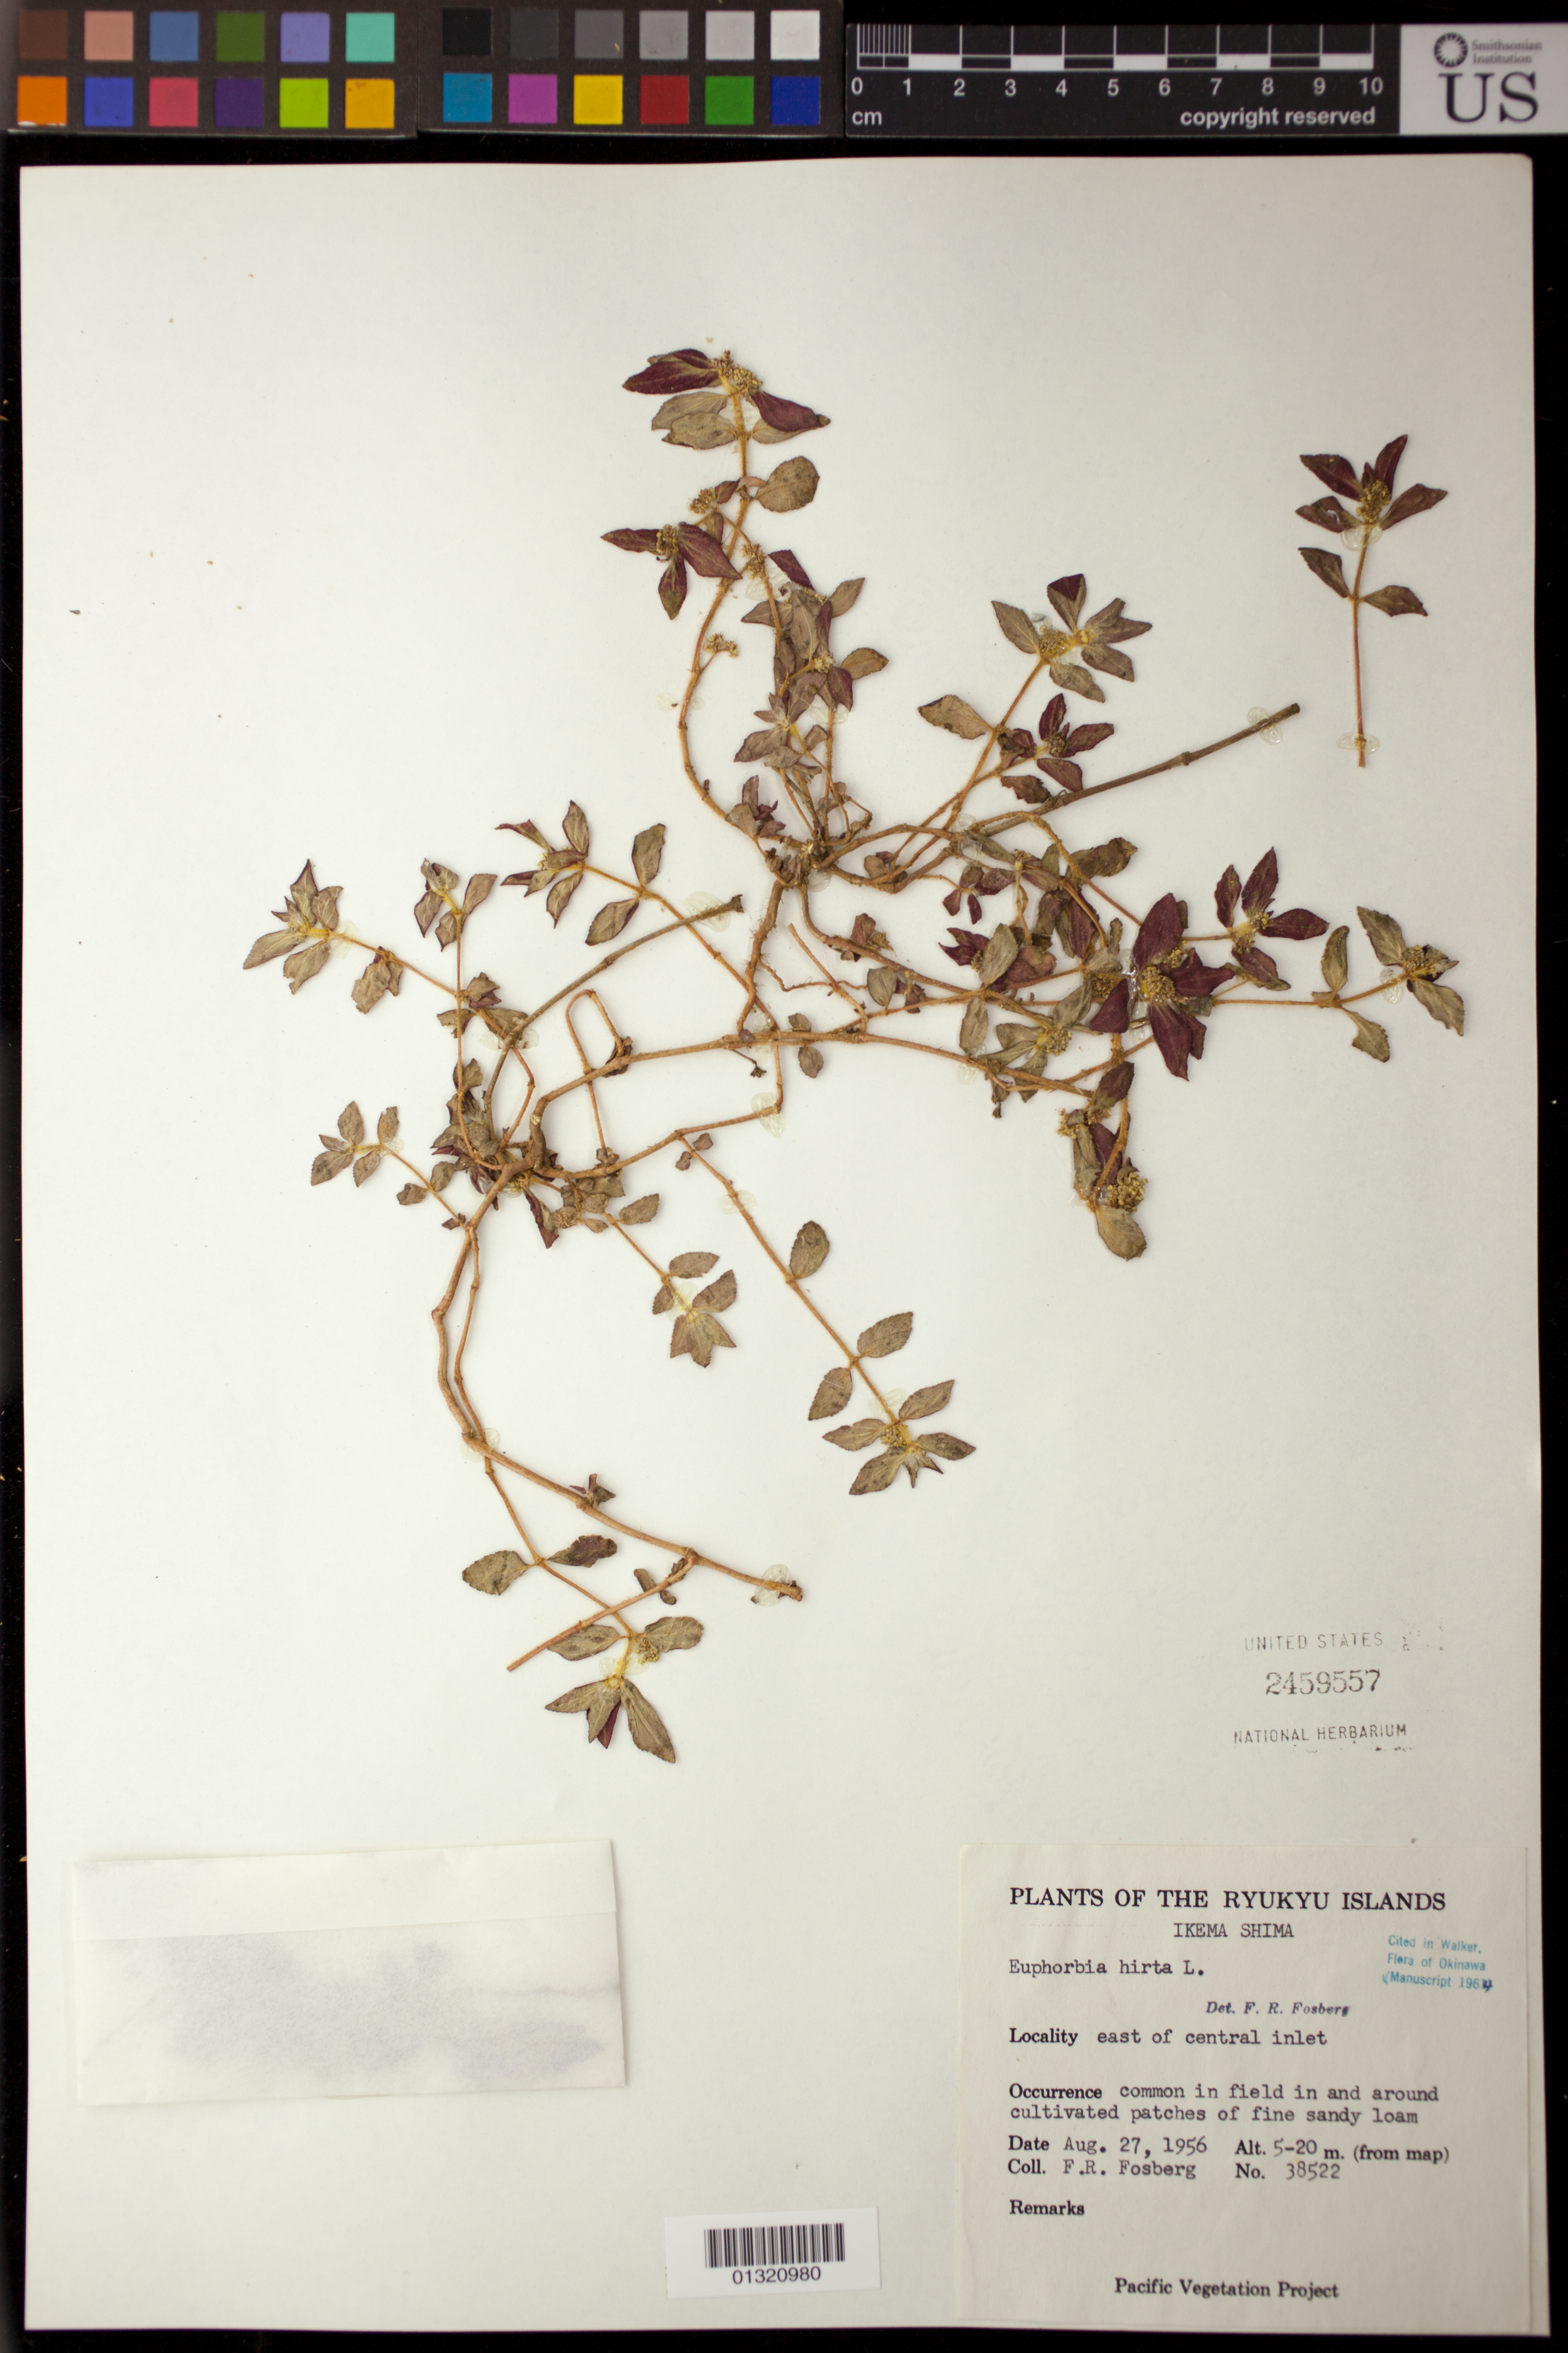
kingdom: Plantae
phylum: Tracheophyta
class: Magnoliopsida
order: Malpighiales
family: Euphorbiaceae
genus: Euphorbia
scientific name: Euphorbia hirta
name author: L.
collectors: F. R. Fosberg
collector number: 38522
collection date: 1956-08-27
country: Japan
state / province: Okinawa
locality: Ikema Shima, east of central inlet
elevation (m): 5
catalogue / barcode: US 2459557